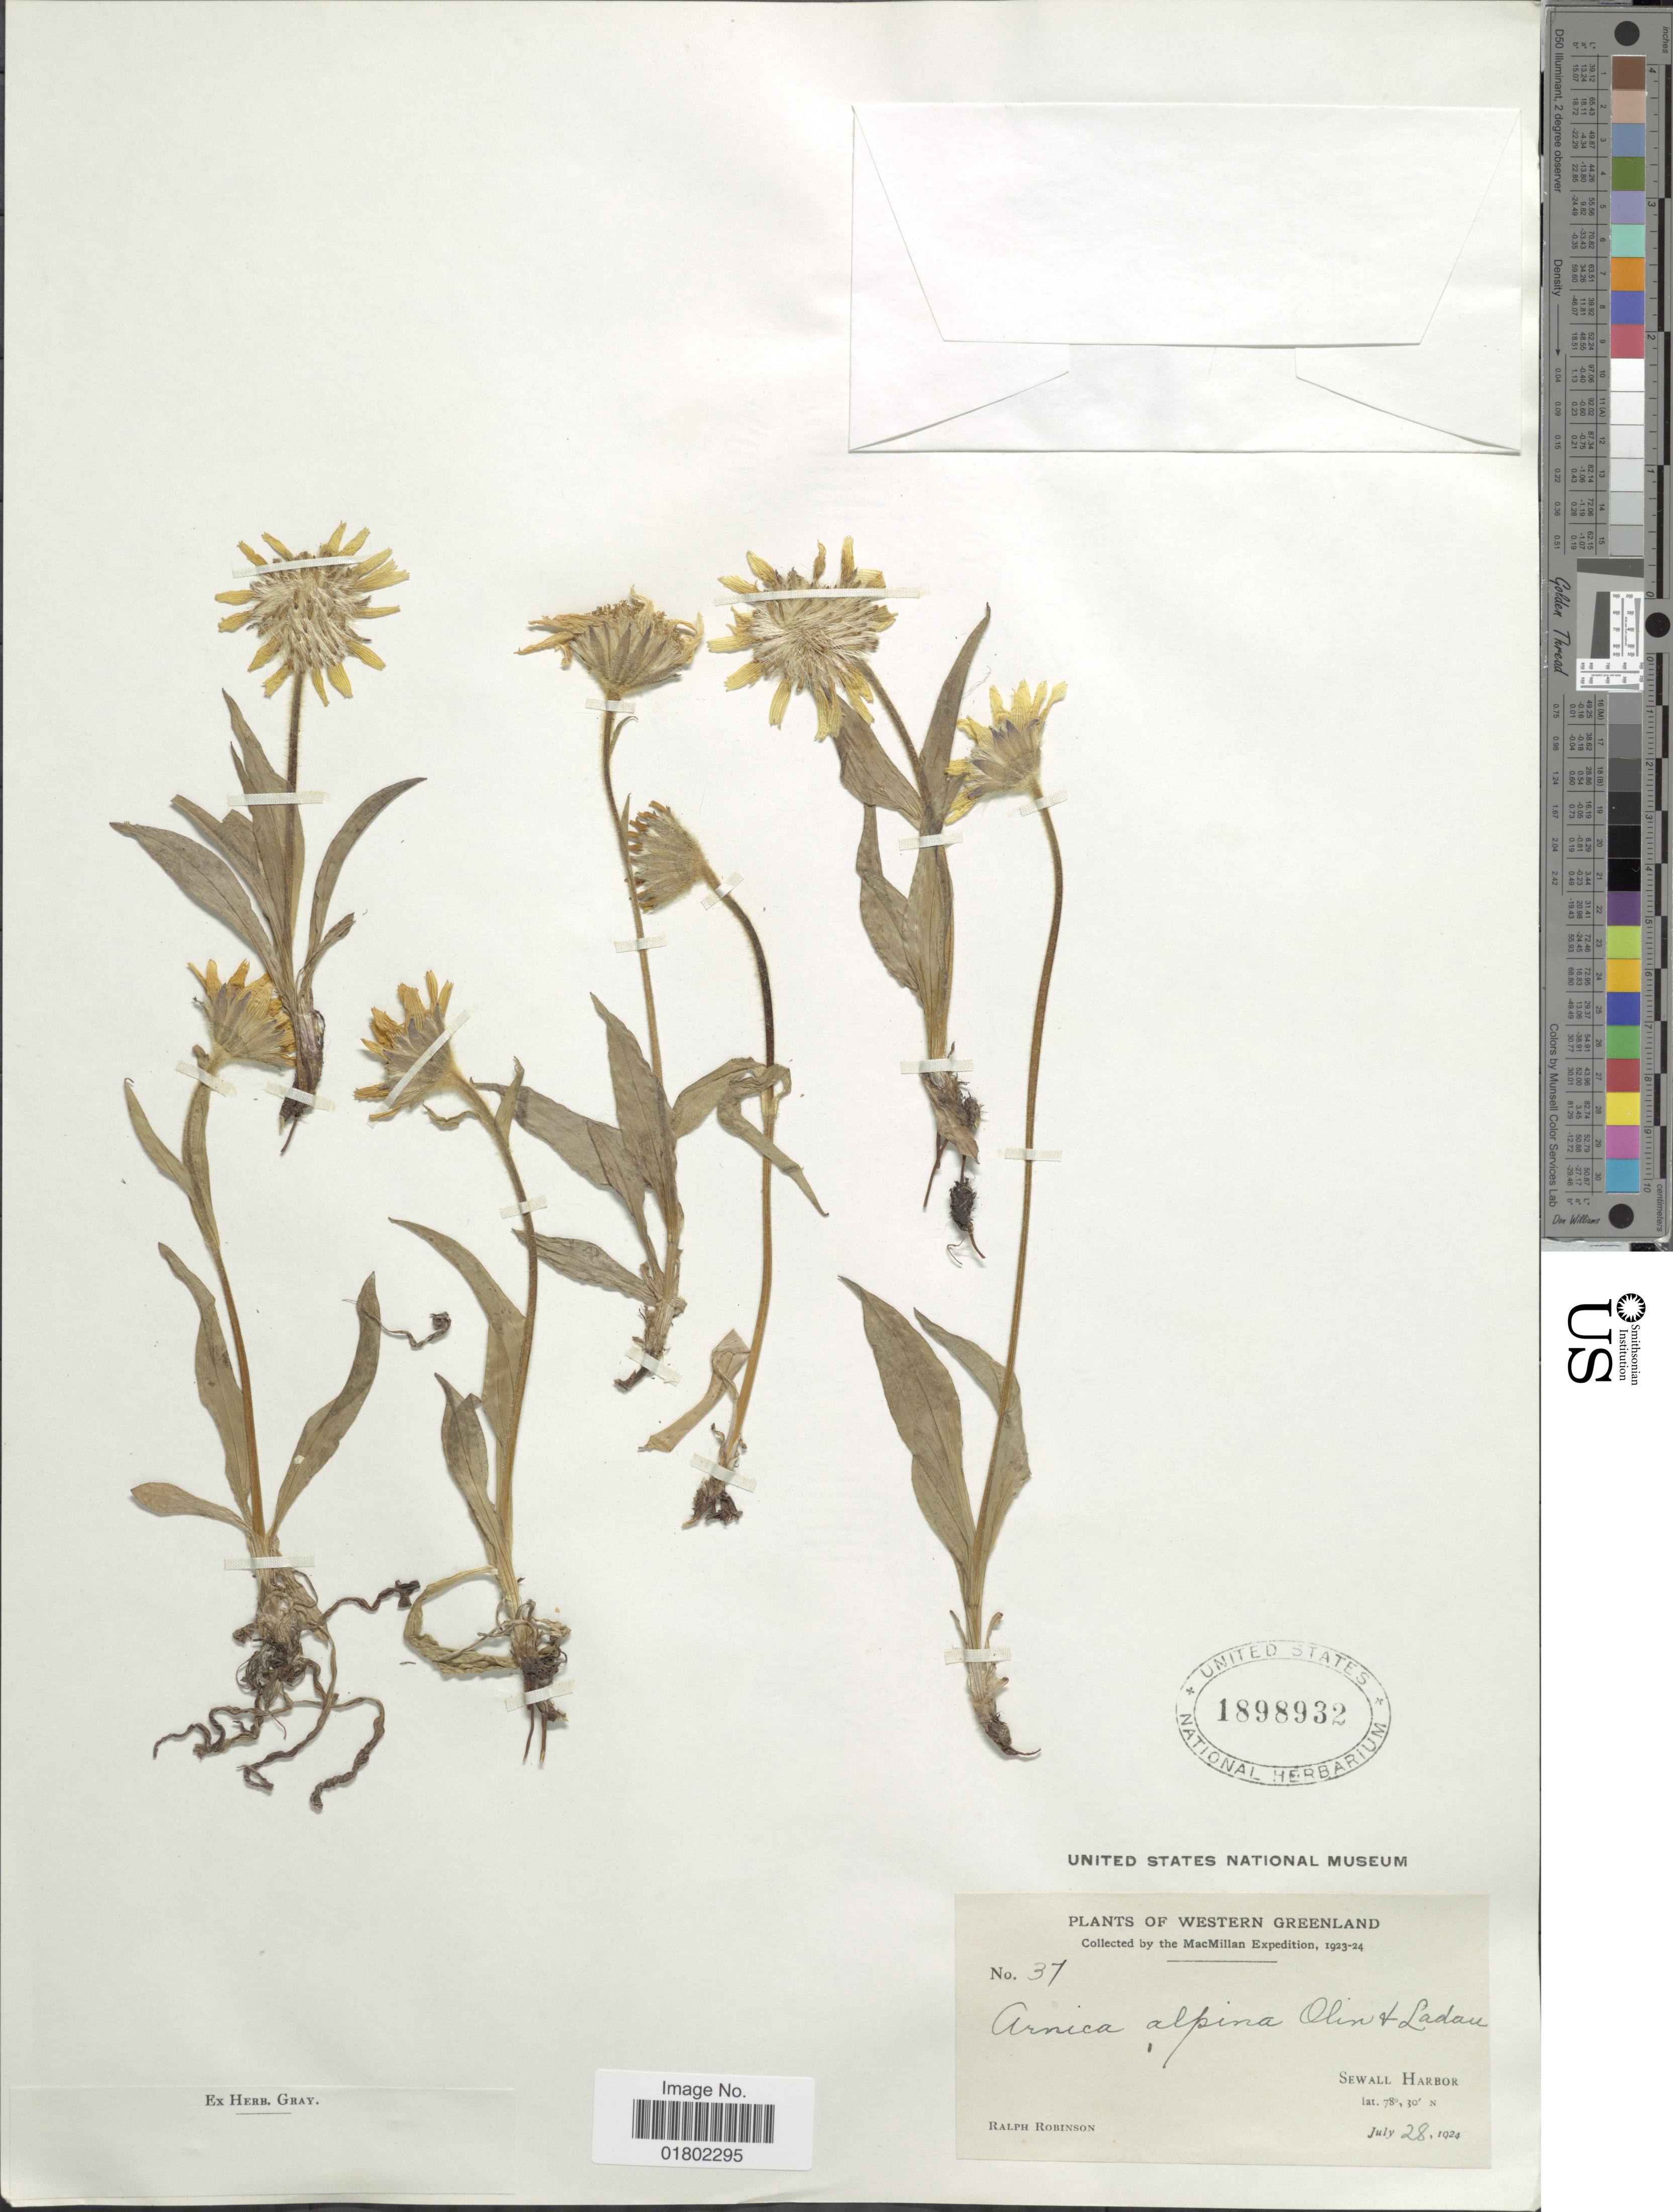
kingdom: Plantae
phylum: Tracheophyta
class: Magnoliopsida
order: Asterales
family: Asteraceae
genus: Arnica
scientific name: Arnica alpina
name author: Willd. ex Steud.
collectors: R. Robinson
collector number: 37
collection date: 1924-07-28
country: Greenland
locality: Western Greenland, Sewall Harbor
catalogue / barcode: US 1898932